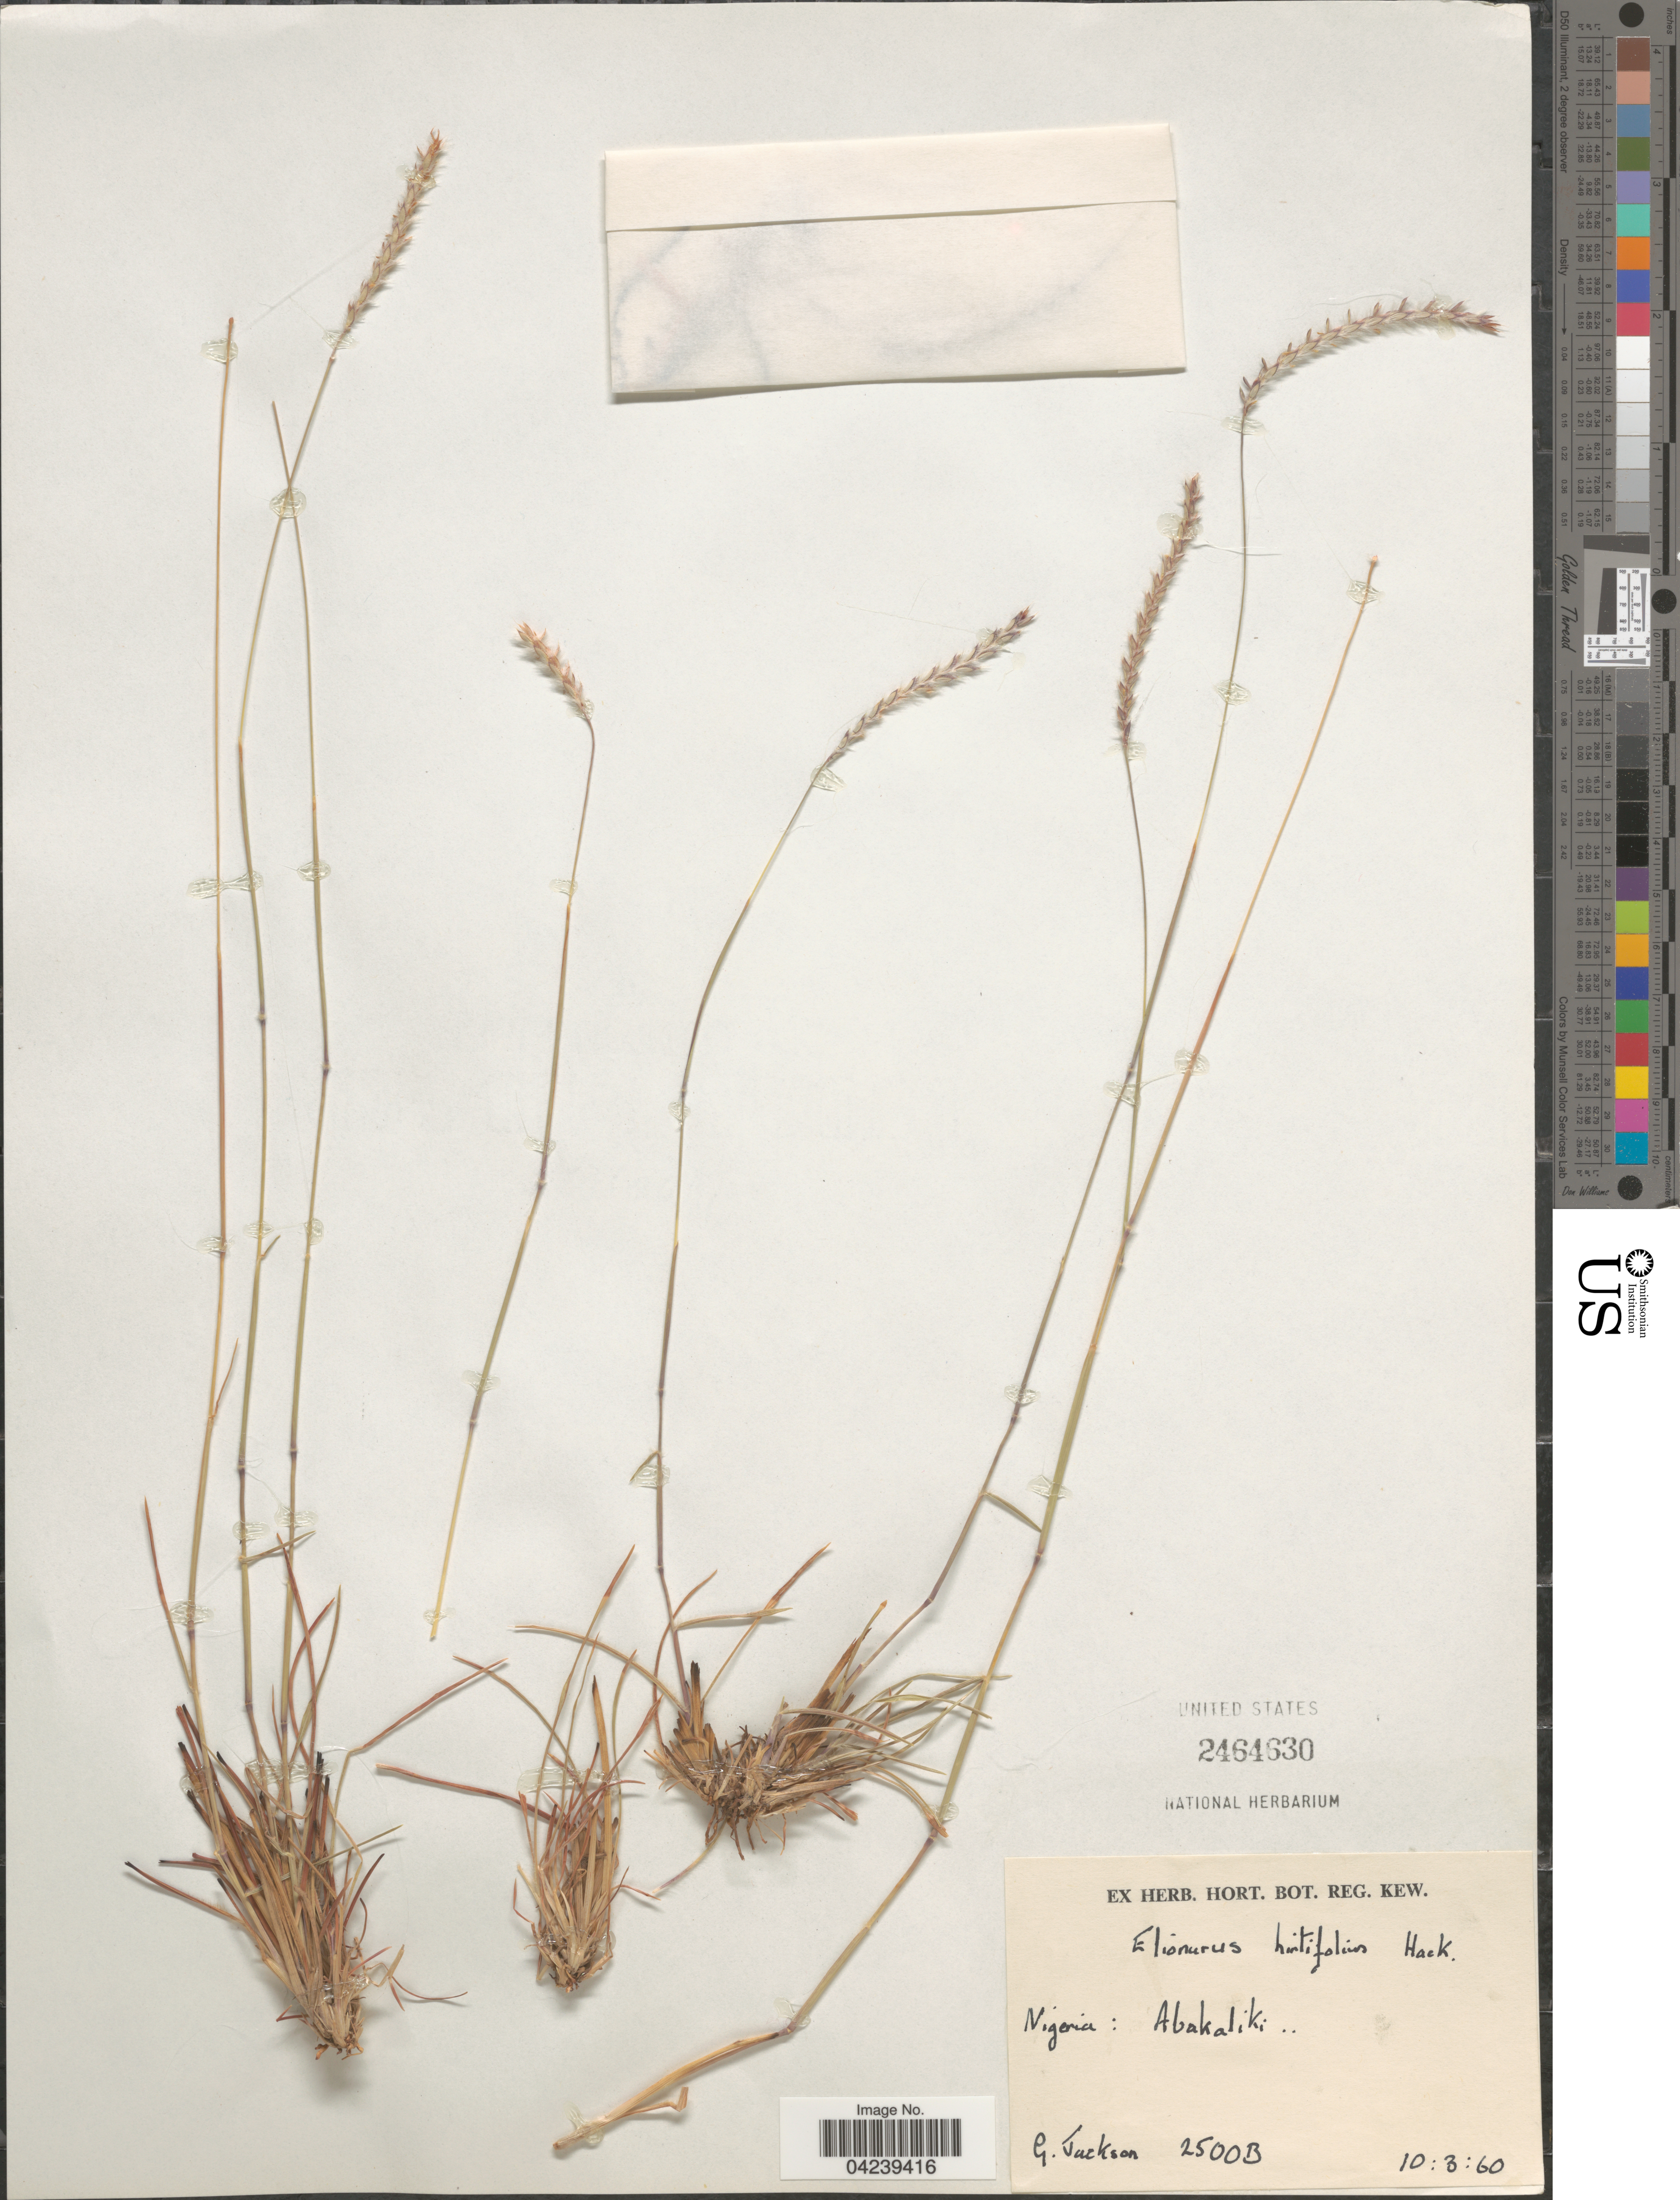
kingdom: Plantae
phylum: Tracheophyta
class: Liliopsida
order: Poales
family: Poaceae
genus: Elionurus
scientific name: Elionurus hirtifolius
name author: Hack.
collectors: G. Jackson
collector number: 2500B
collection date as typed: Transcribed d/m/y: 10/3/60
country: Nigeria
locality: Abakaliki.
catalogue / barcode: US 2464630